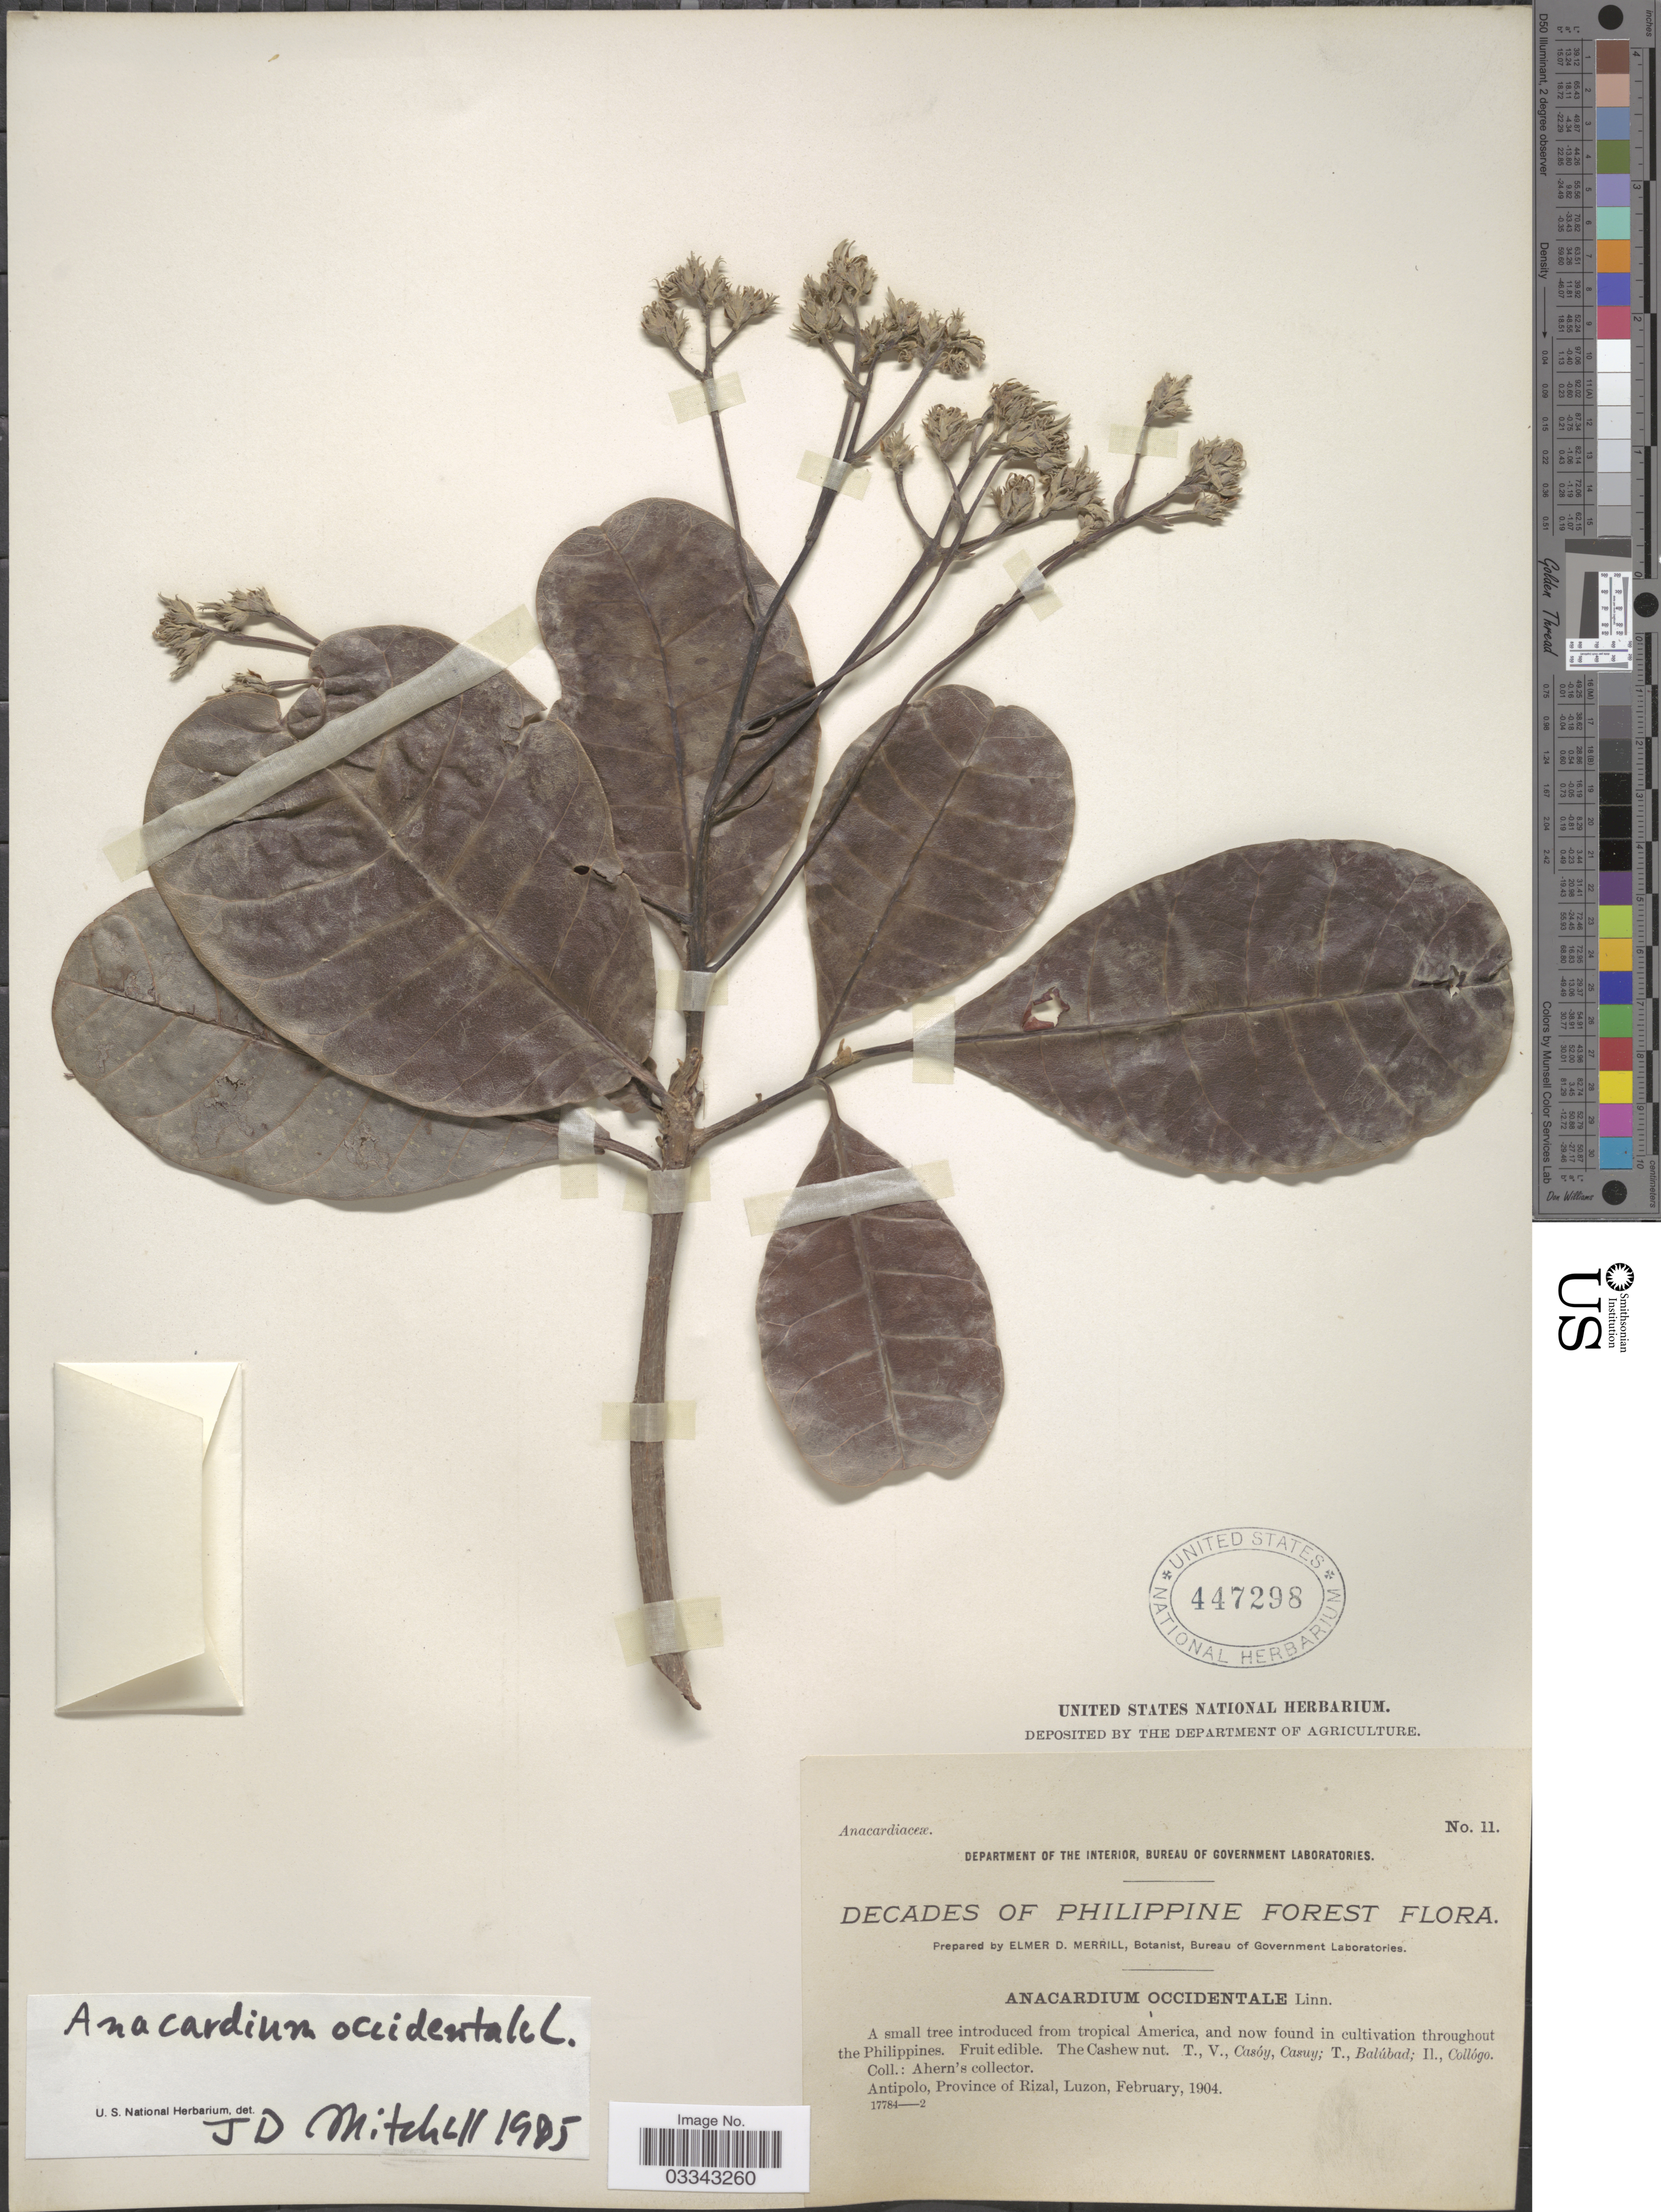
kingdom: Plantae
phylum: Tracheophyta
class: Magnoliopsida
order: Sapindales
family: Anacardiaceae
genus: Anacardium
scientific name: Anacardium occidentale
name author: L.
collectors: Ahern's collector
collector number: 11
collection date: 1904-02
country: Philippines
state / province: Calabarzon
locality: Antipolo Province of Rizal, Luzon.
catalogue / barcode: US 447298